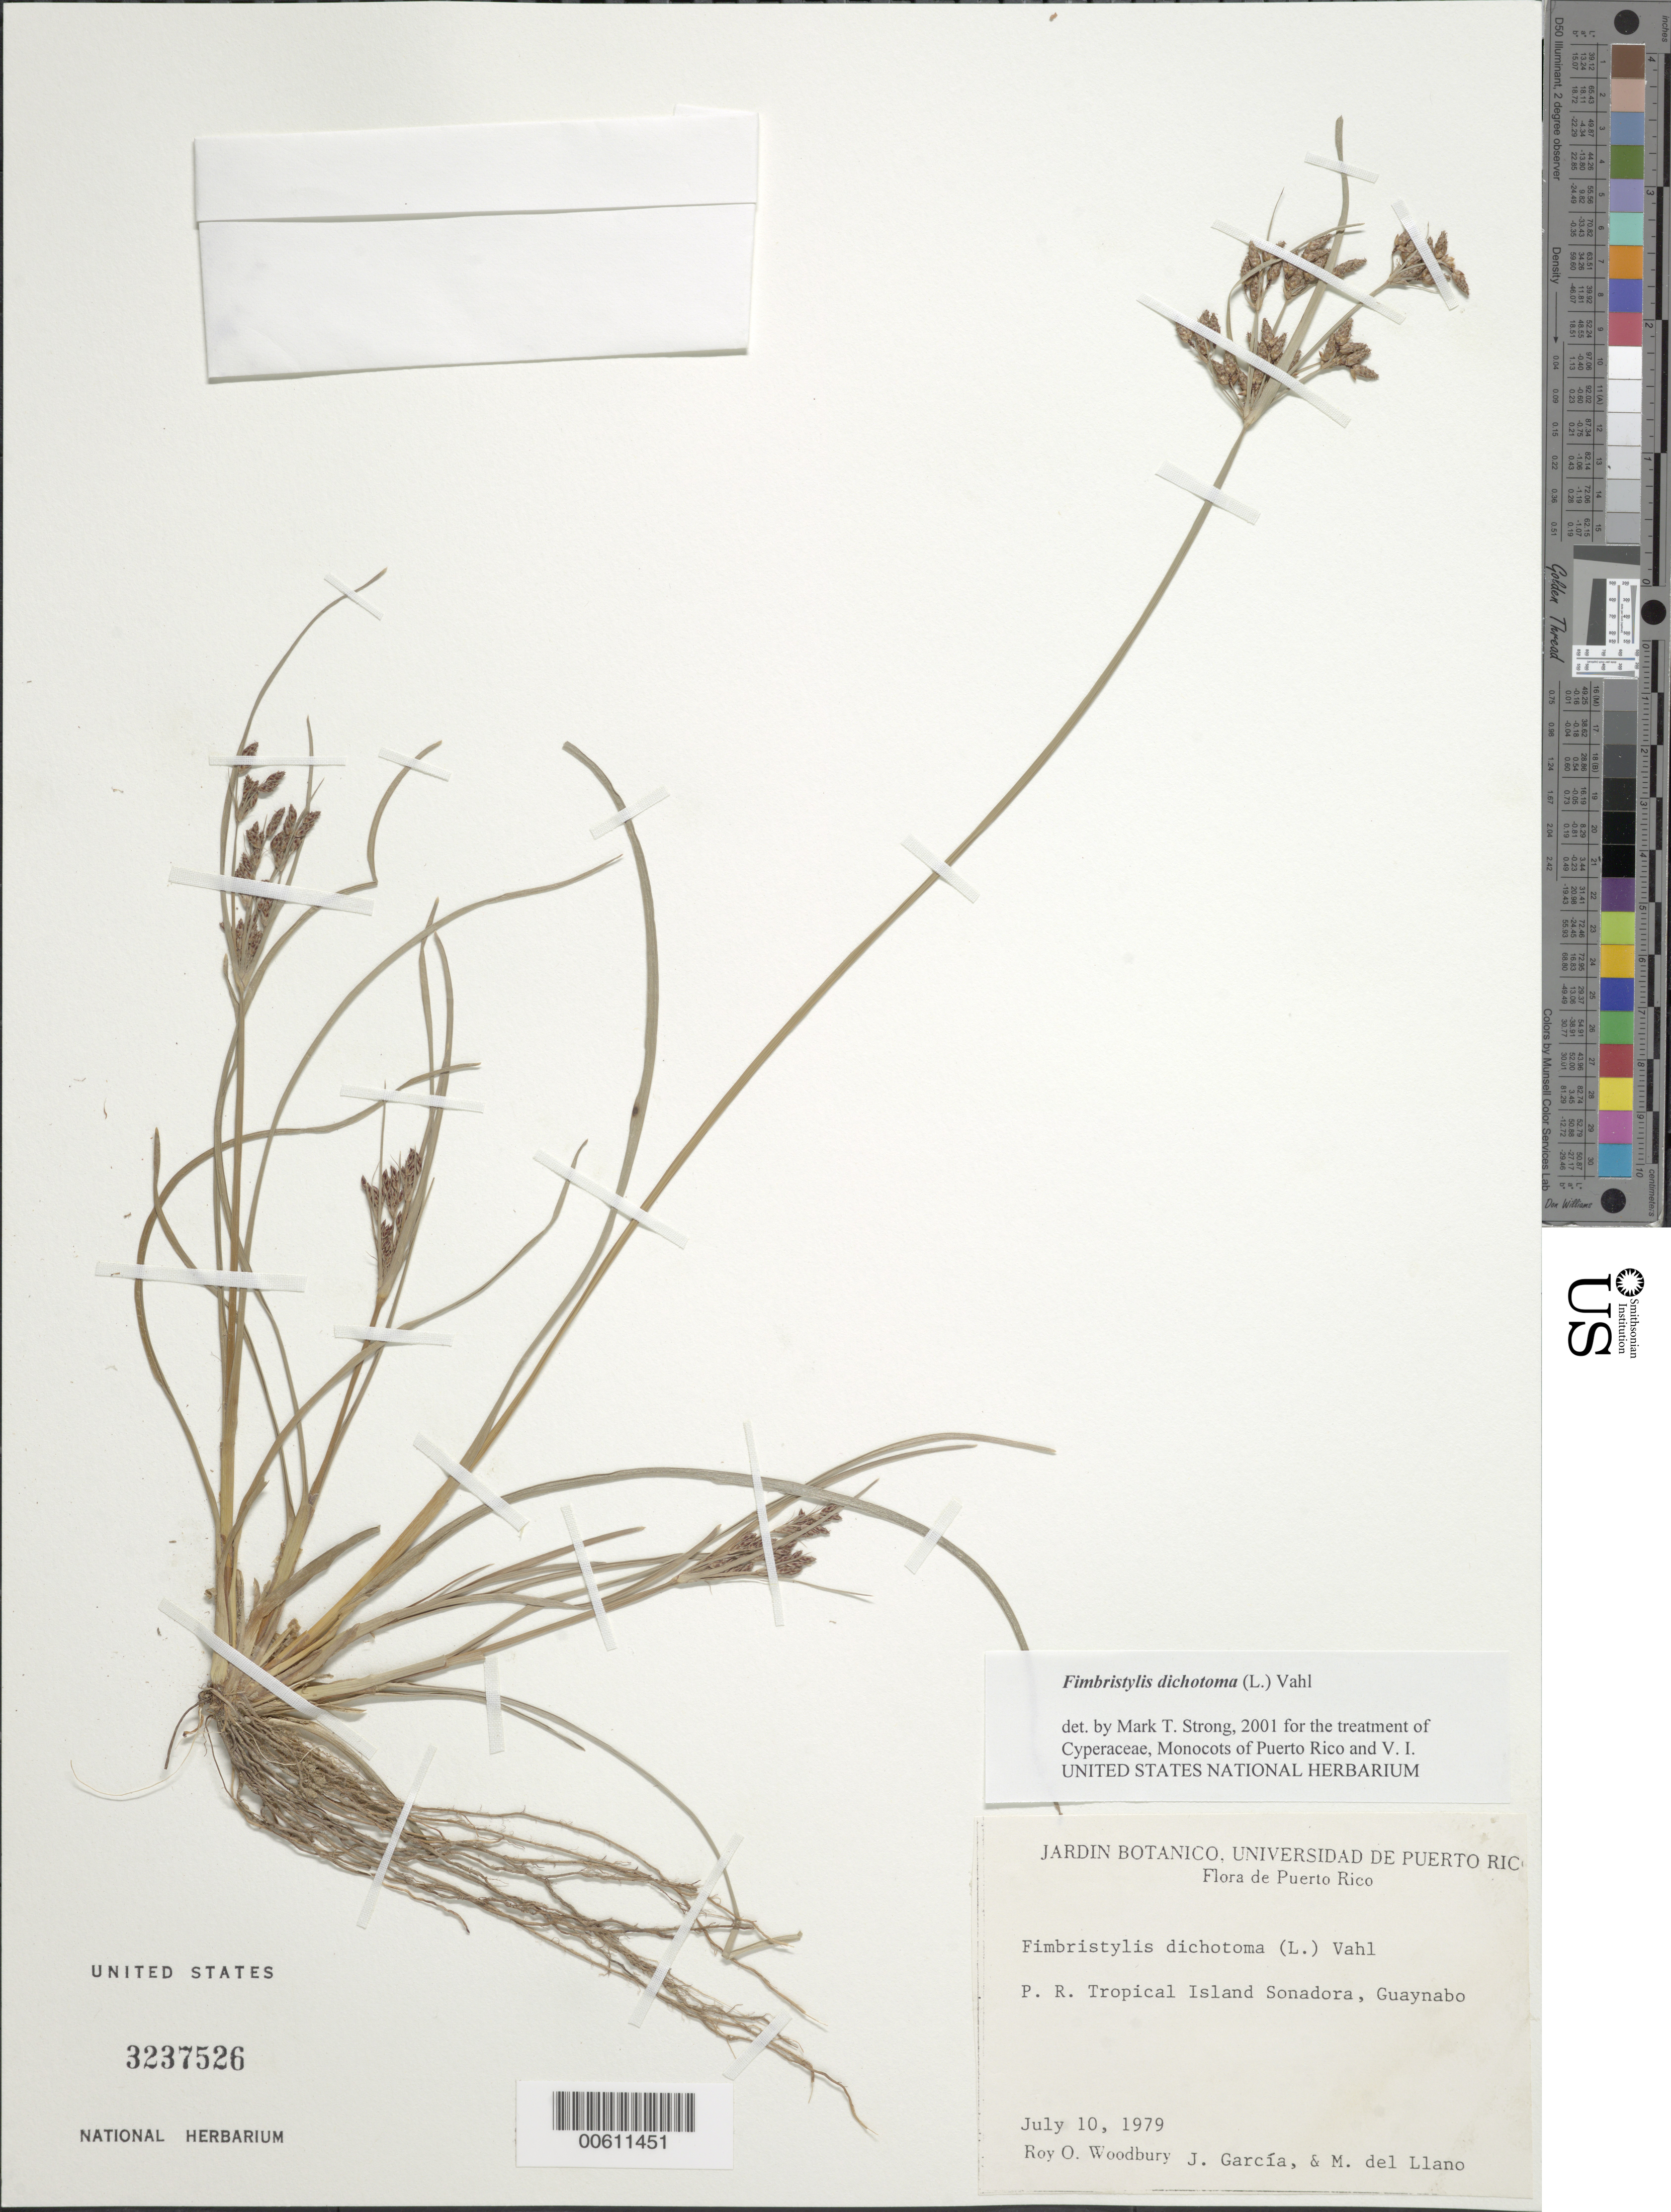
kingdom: Plantae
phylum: Tracheophyta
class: Liliopsida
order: Poales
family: Cyperaceae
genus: Fimbristylis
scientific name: Fimbristylis dichotoma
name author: (L.) Vahl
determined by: Strong, M. T., (US), Smithsonian Institution - National Museum of Natural History (UNITED STATES)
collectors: R. O. Woodbury, J. García & M. d. Llano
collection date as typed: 10 Jul 1979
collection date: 1979-07-10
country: Puerto Rico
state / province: Guaynabo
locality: Guaynabo: P.R. Tropical Island Sonadora.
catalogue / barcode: US 3237426